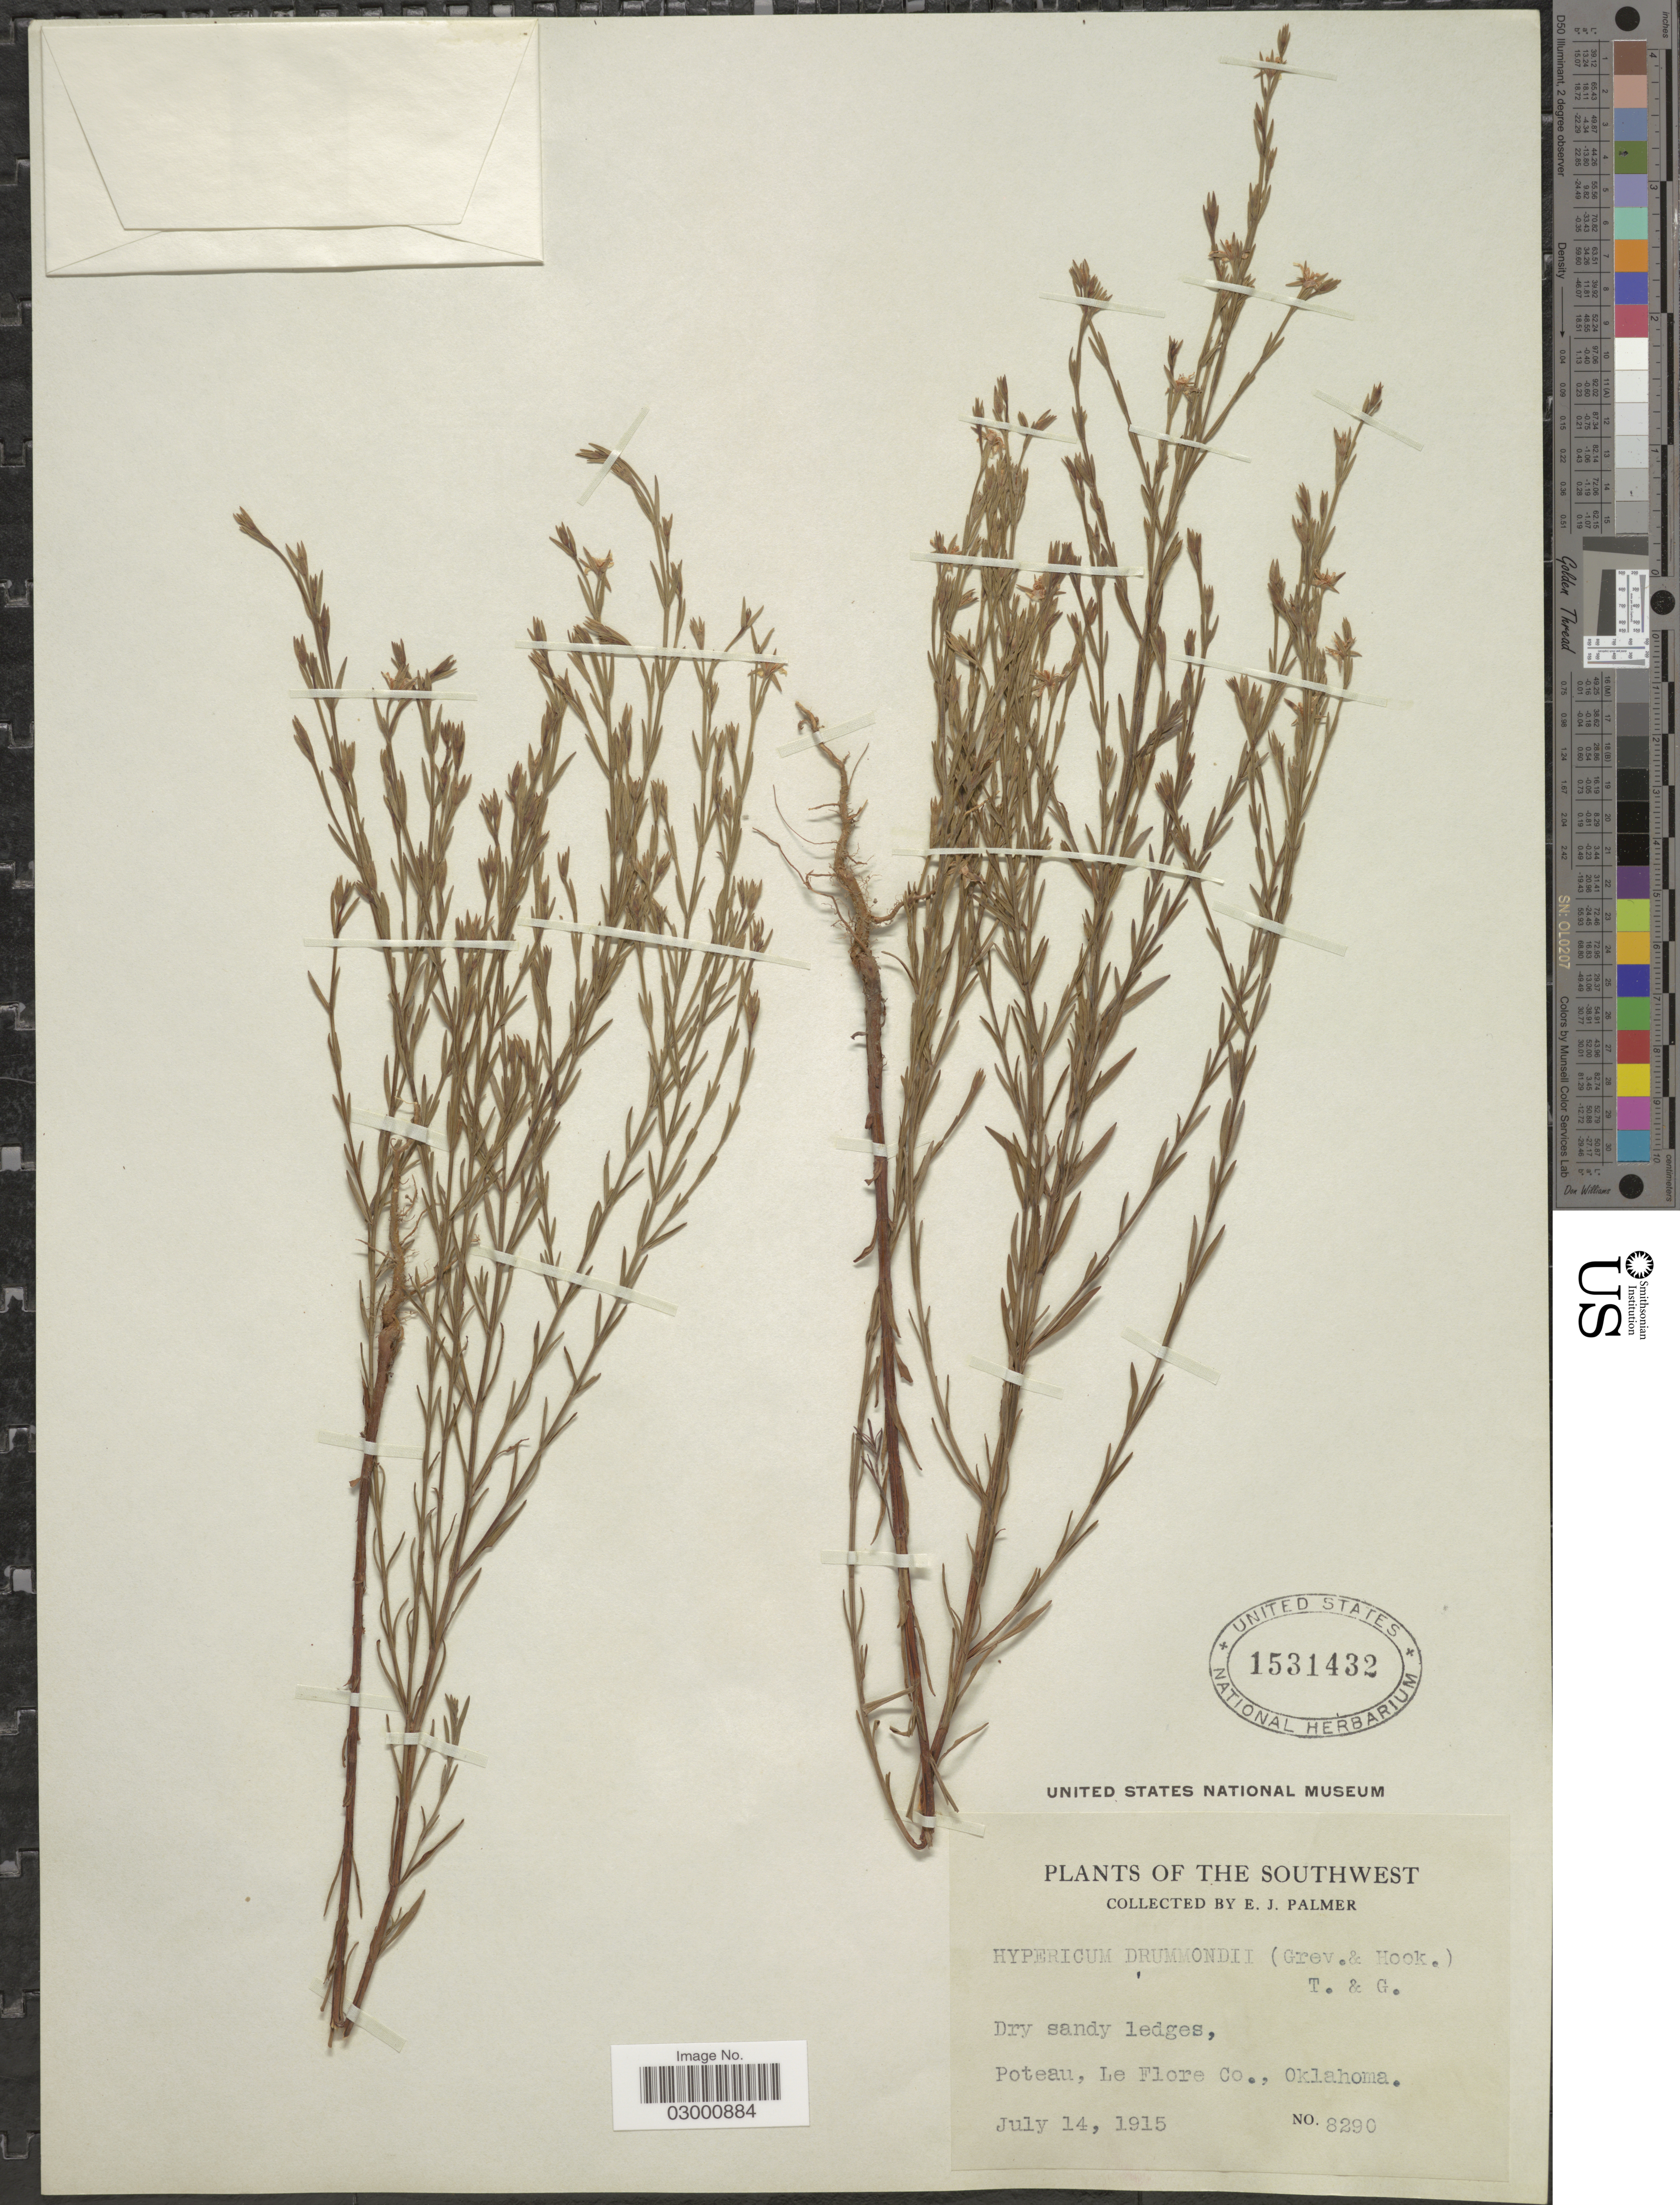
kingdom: Plantae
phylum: Tracheophyta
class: Magnoliopsida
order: Malpighiales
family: Hypericaceae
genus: Hypericum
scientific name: Hypericum drummondii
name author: (Grev. & Hook.) Torr. & A. Gray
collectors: E. J. Palmer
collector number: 8290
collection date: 1915-07-14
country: United States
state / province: Oklahoma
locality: Southwest. Poteau, Le Flore Co.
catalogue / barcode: US 1531432